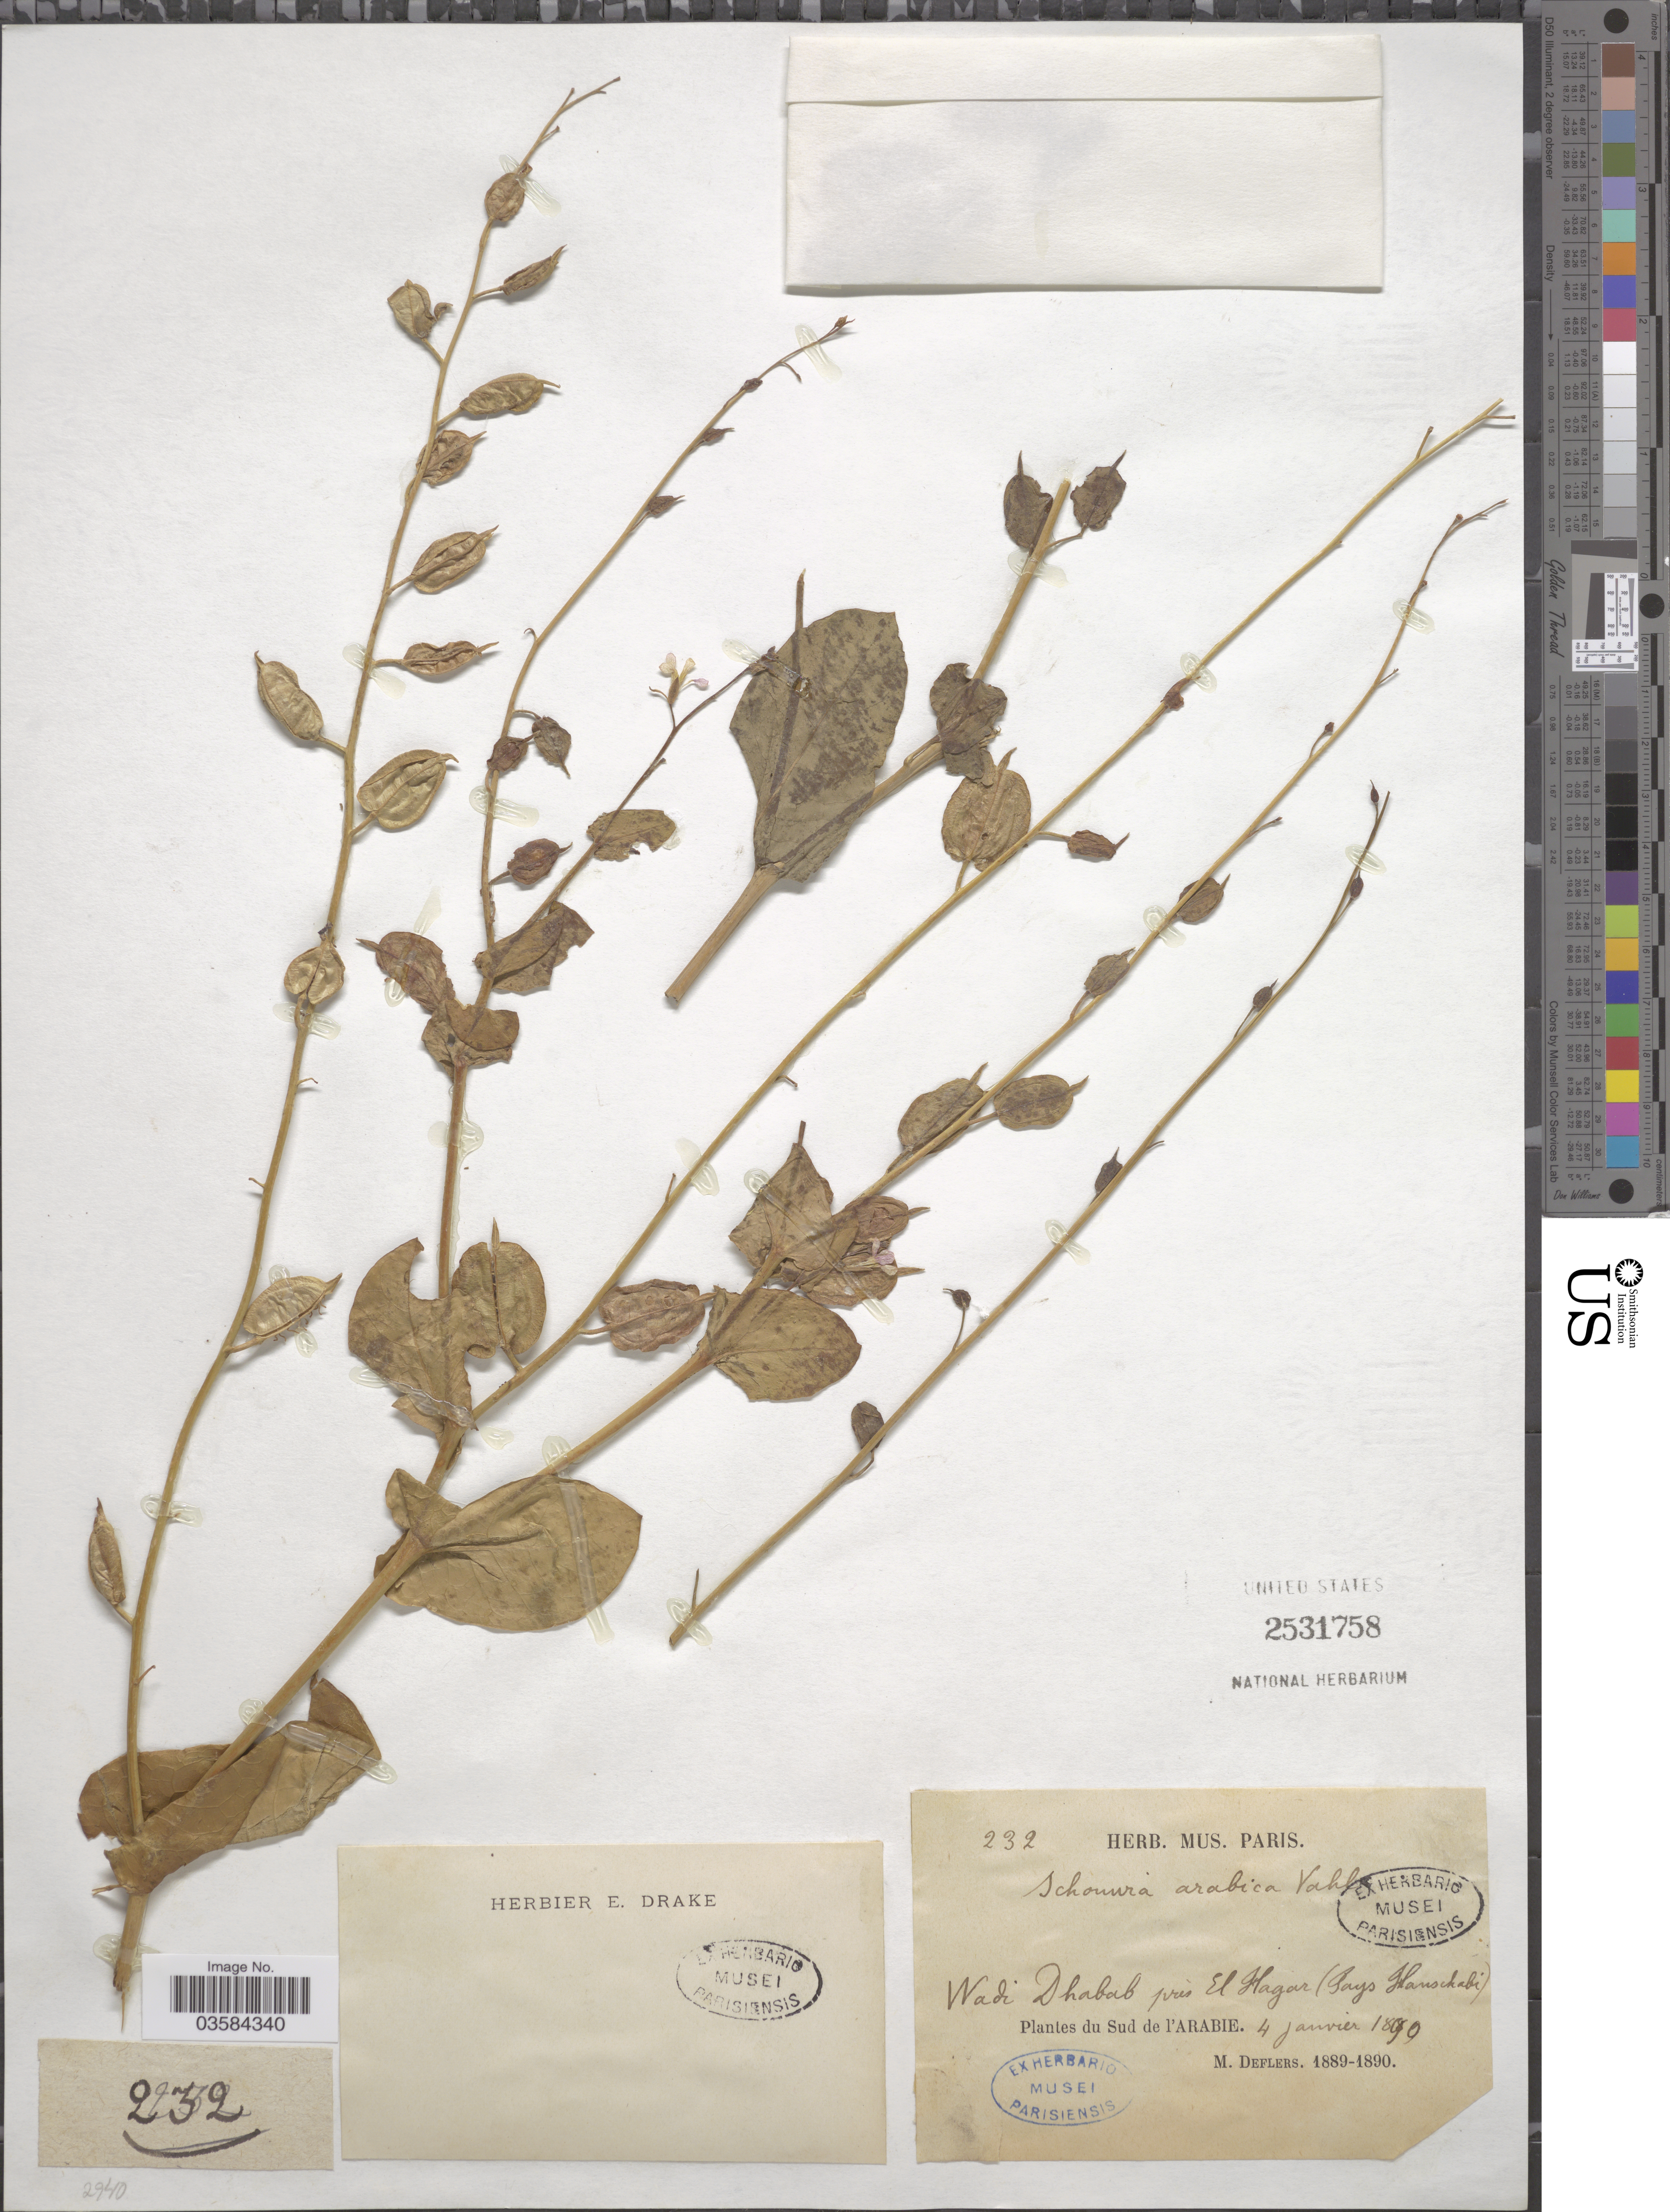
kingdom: Plantae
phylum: Tracheophyta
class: Magnoliopsida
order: Brassicales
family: Brassicaceae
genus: Schouwia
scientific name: Schouwia arabica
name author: DC.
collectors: M. Deflers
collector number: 232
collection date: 1890-01-04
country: Saudi Arabia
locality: Wadi Dhabab près El Hagar (Pays Hanschabi [interpreted]). Dus de l'Arabie.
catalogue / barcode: US 2531758